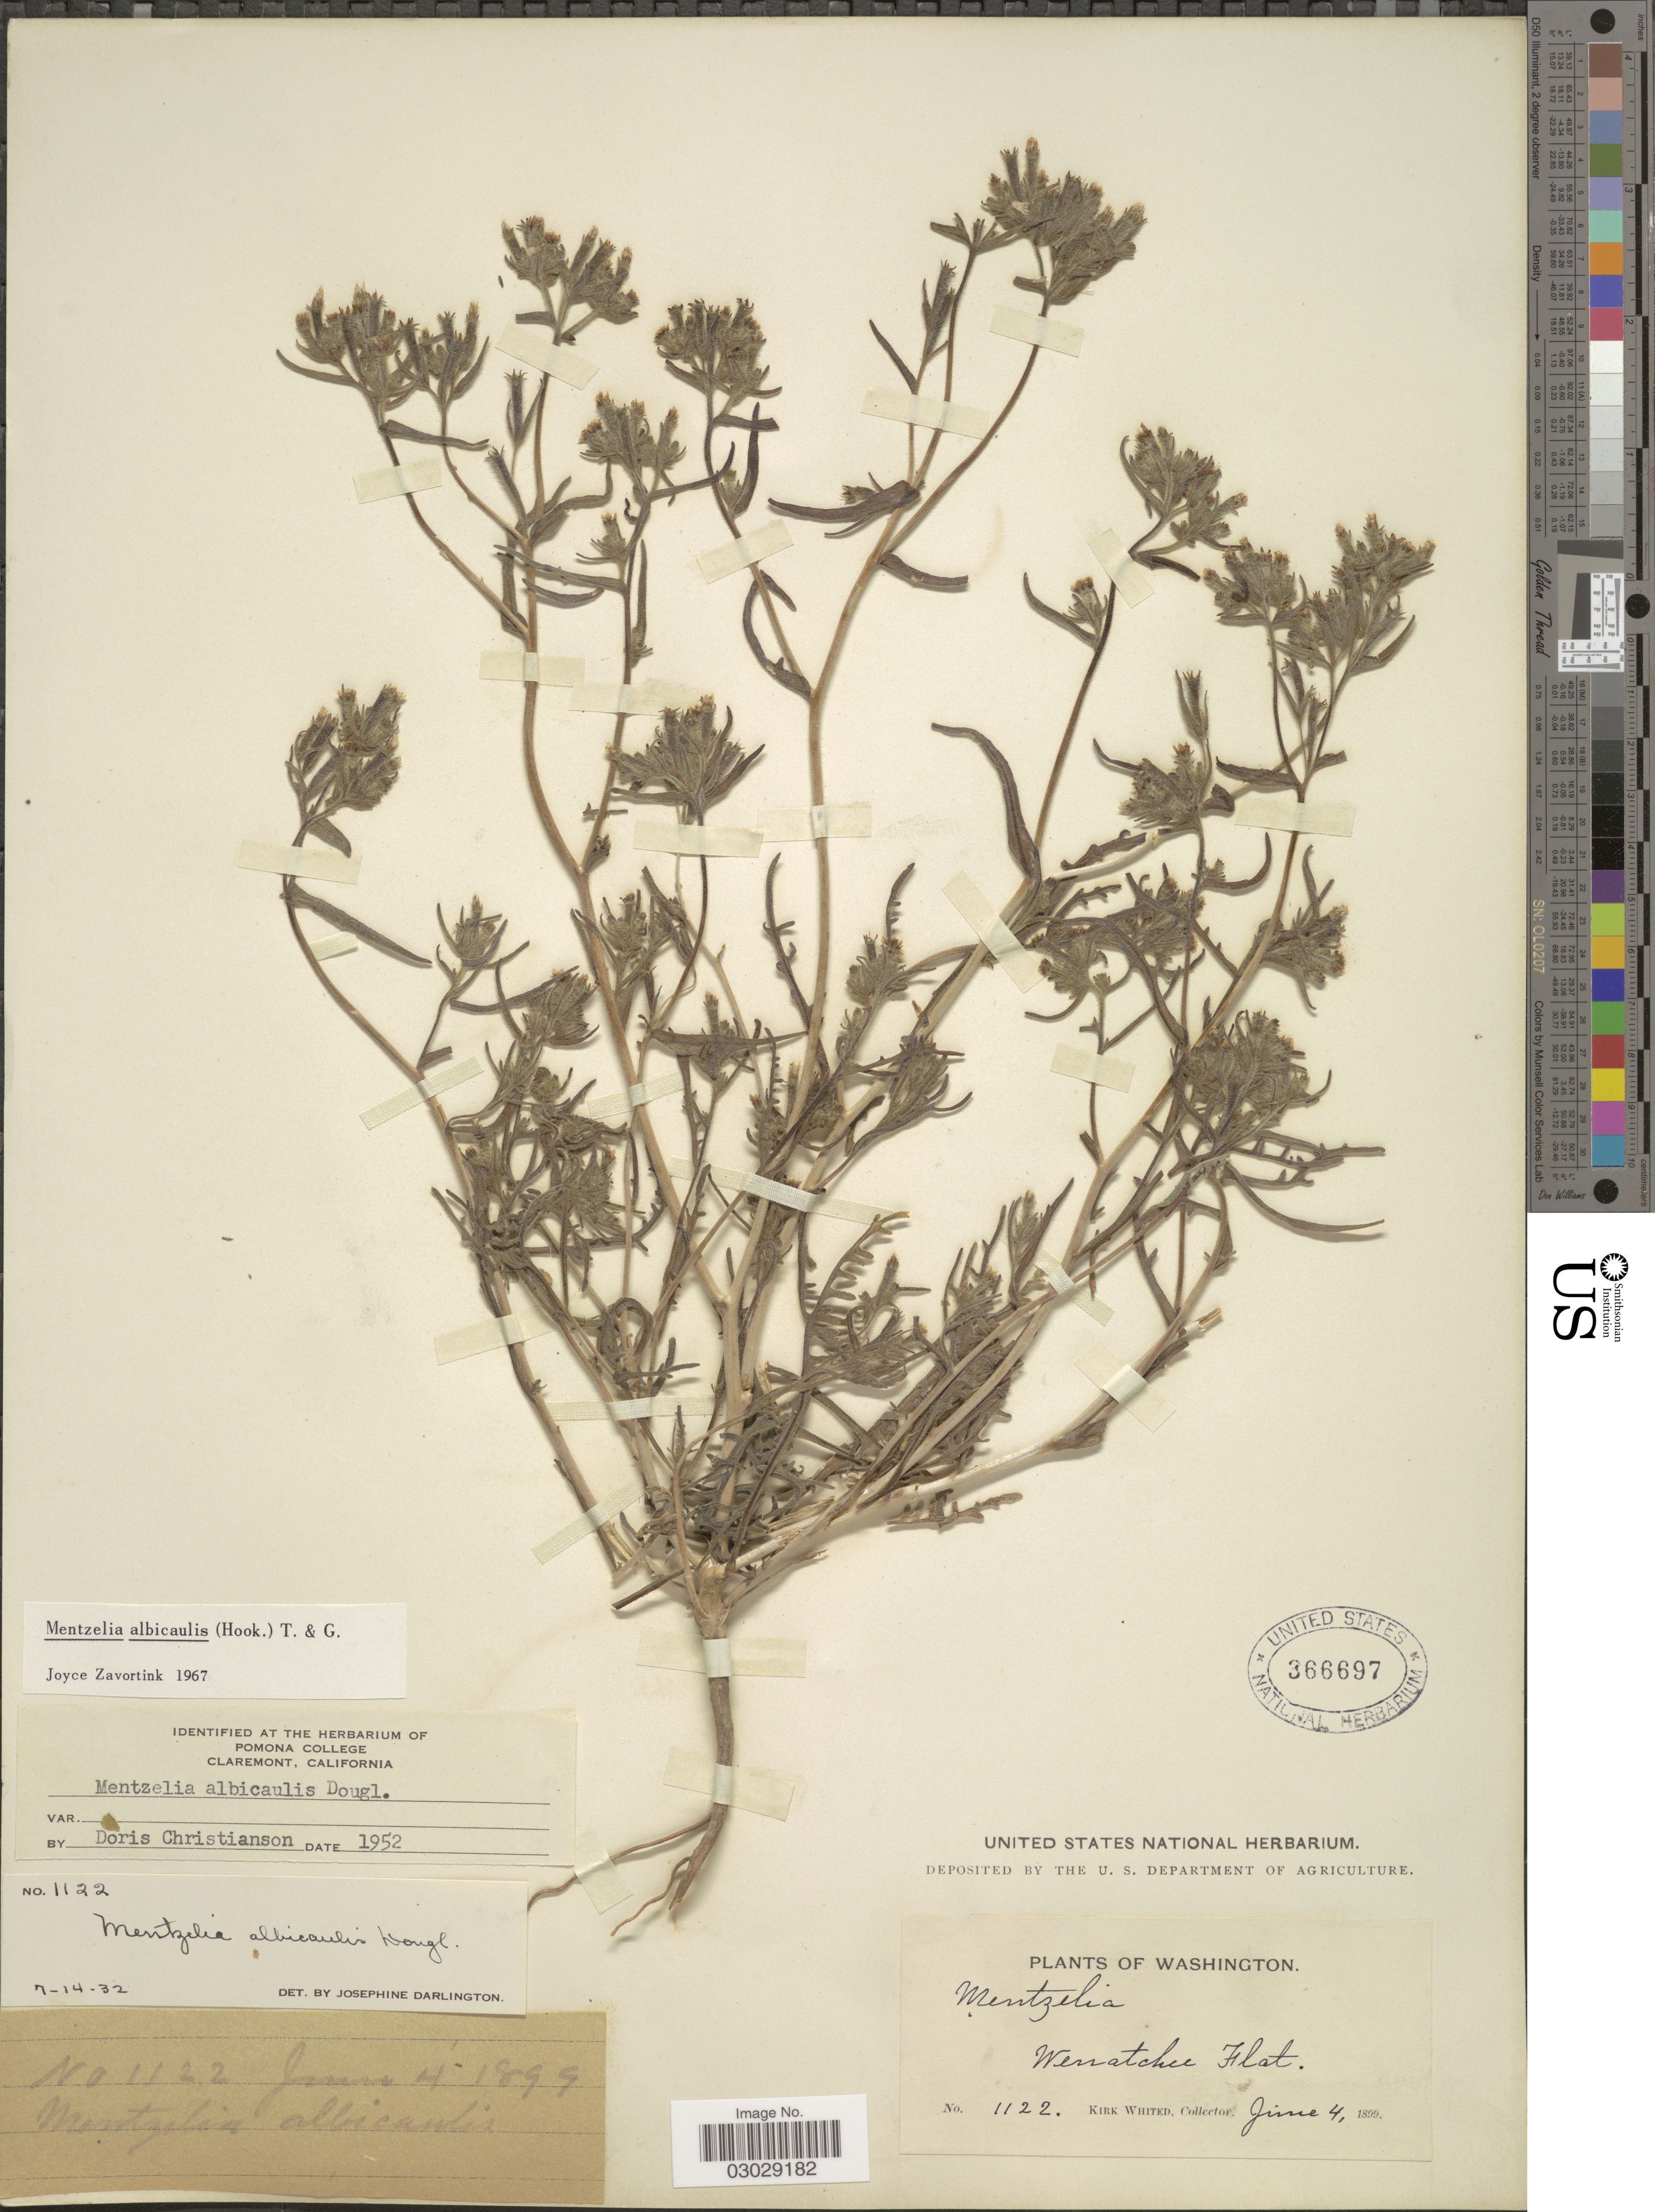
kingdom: Plantae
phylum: Tracheophyta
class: Magnoliopsida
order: Cornales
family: Loasaceae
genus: Mentzelia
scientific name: Mentzelia albicaulis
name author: (Douglas ex Hook.) Douglas ex Torr. & A. Gray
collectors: K. Whited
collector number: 1122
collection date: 1899-06-04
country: United States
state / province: Washington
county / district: Chelan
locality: Wenatchee Flat.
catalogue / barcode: US 366697